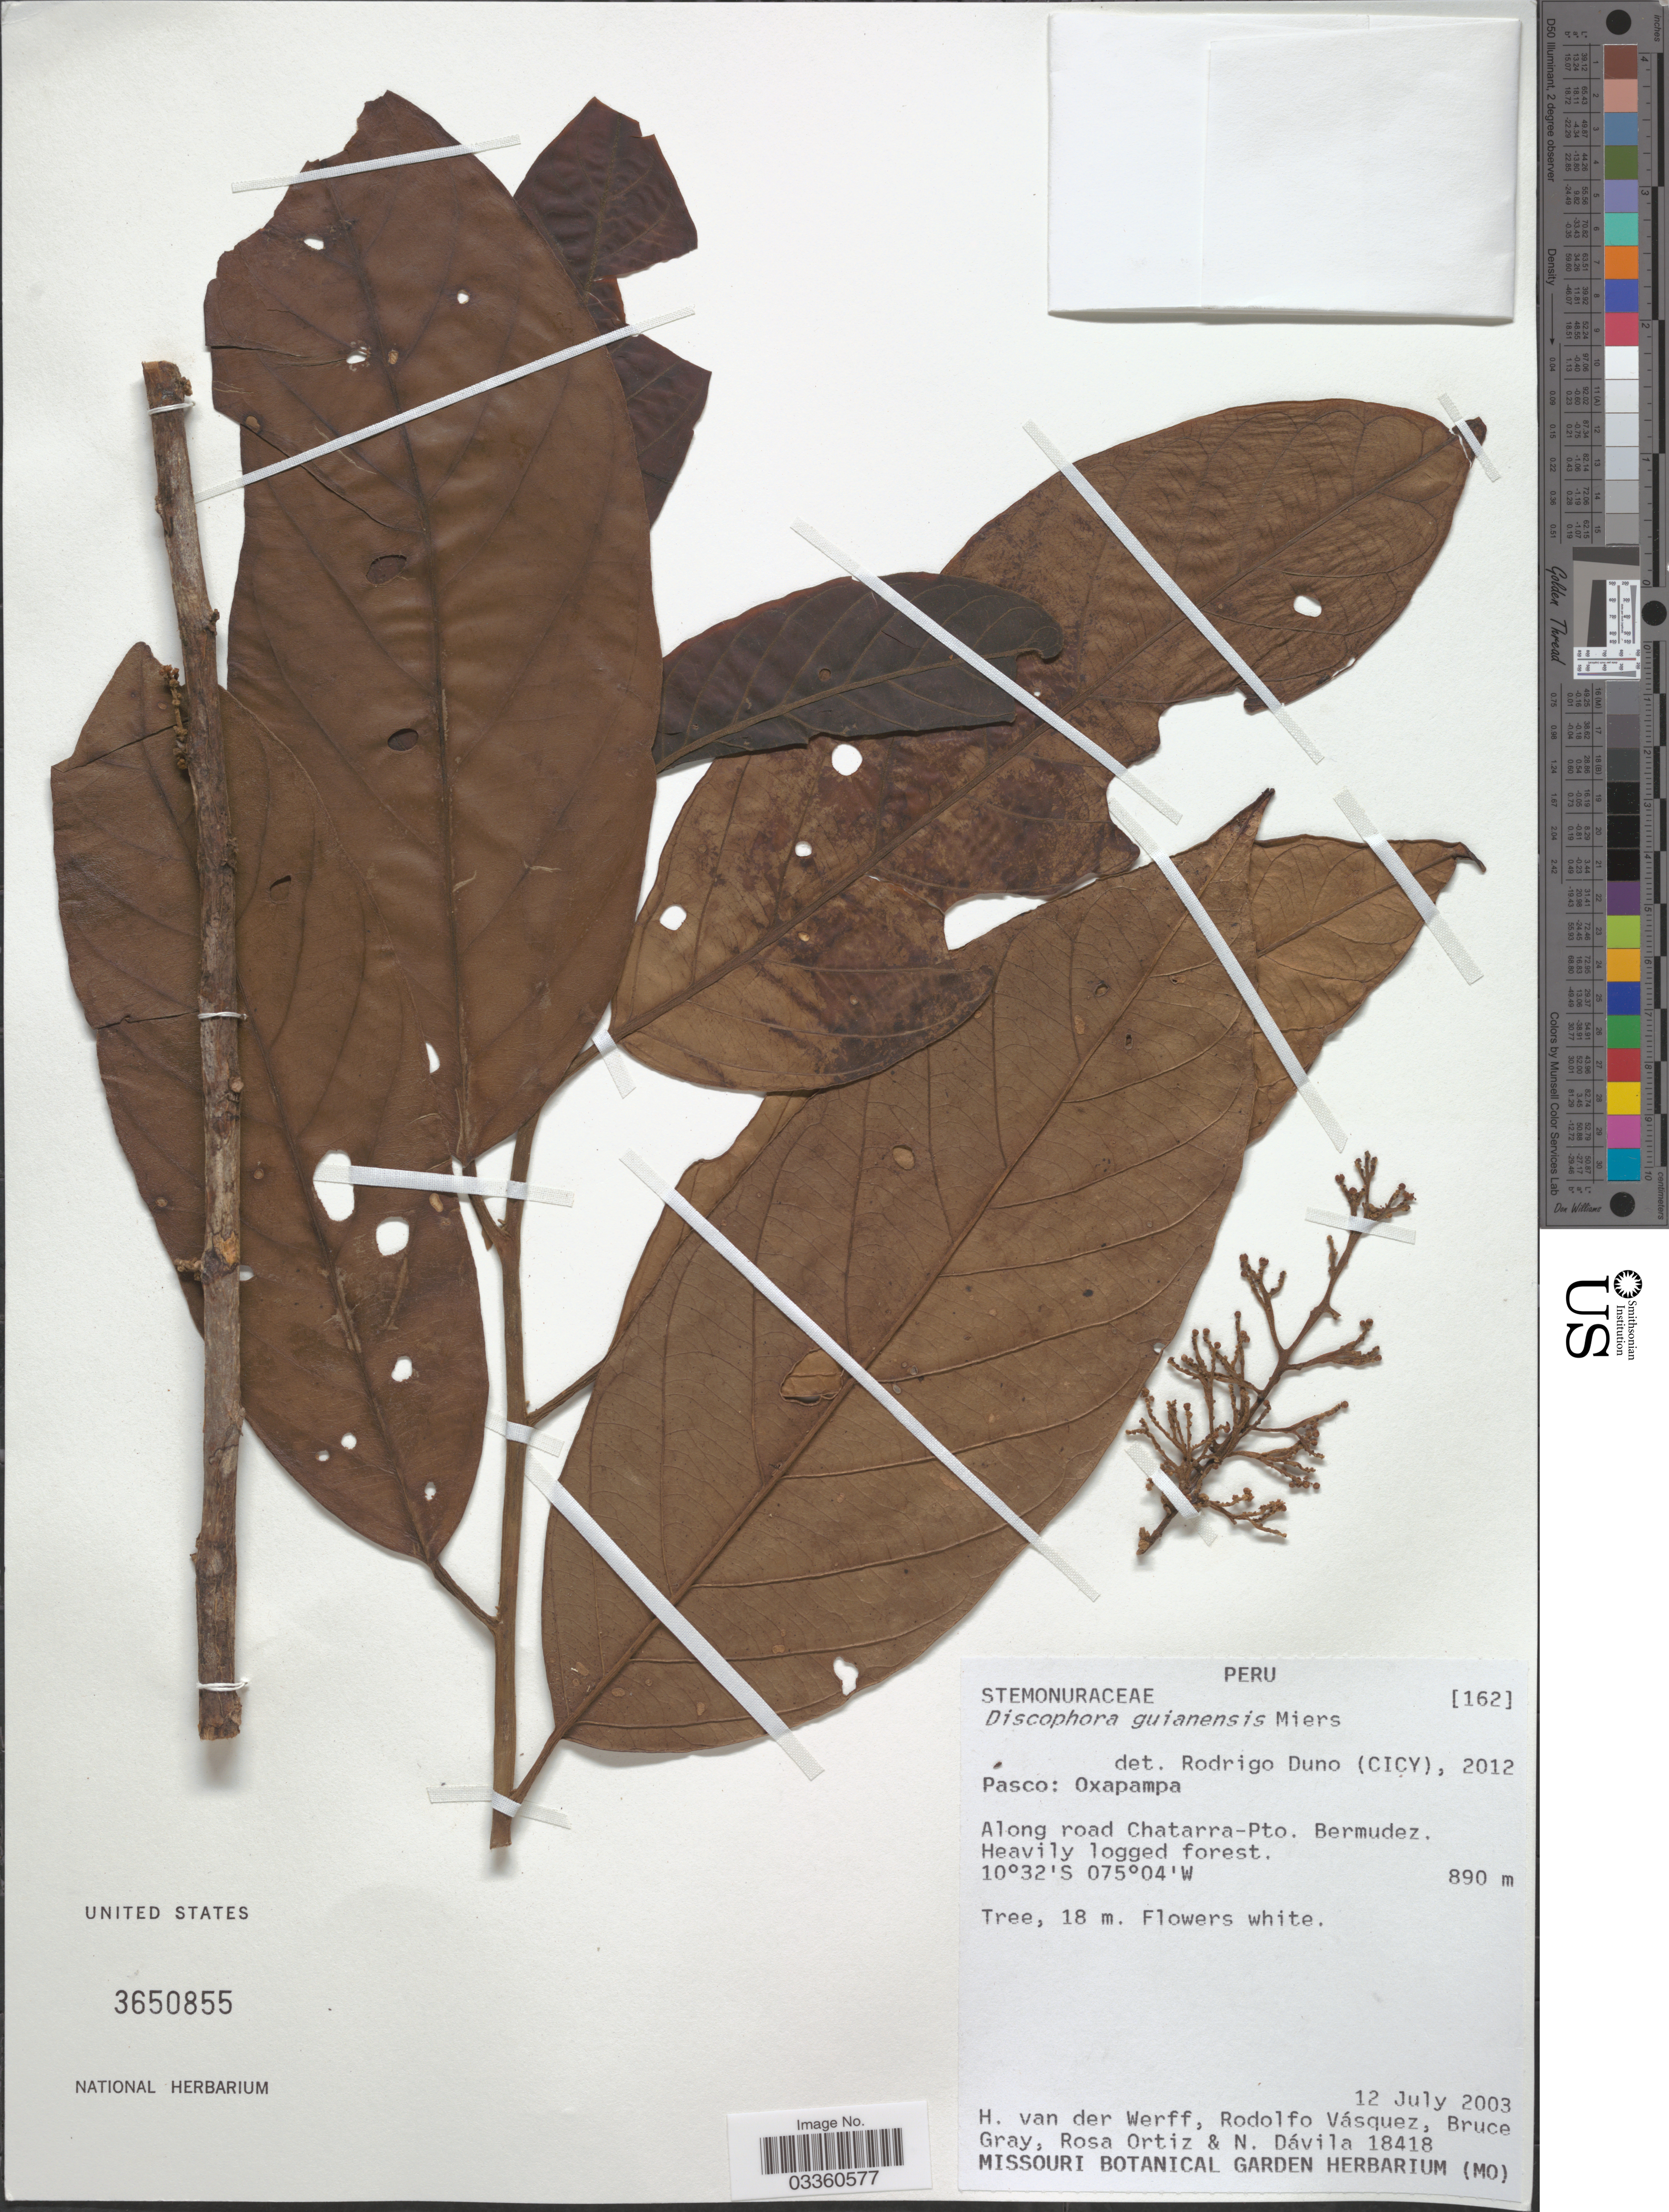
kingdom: Plantae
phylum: Tracheophyta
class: Magnoliopsida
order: Cardiopteridales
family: Stemonuraceae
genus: Discophora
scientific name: Discophora guianensis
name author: Miers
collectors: H. van der Werff, R. Vásquez, B. Gray, R. Ortiz & N. Dávila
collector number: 18418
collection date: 2003-07-12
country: Peru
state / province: Pasco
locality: Oxapampa, Along road Chatarra-Pto. Bermudez.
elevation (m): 890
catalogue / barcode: US 3650855